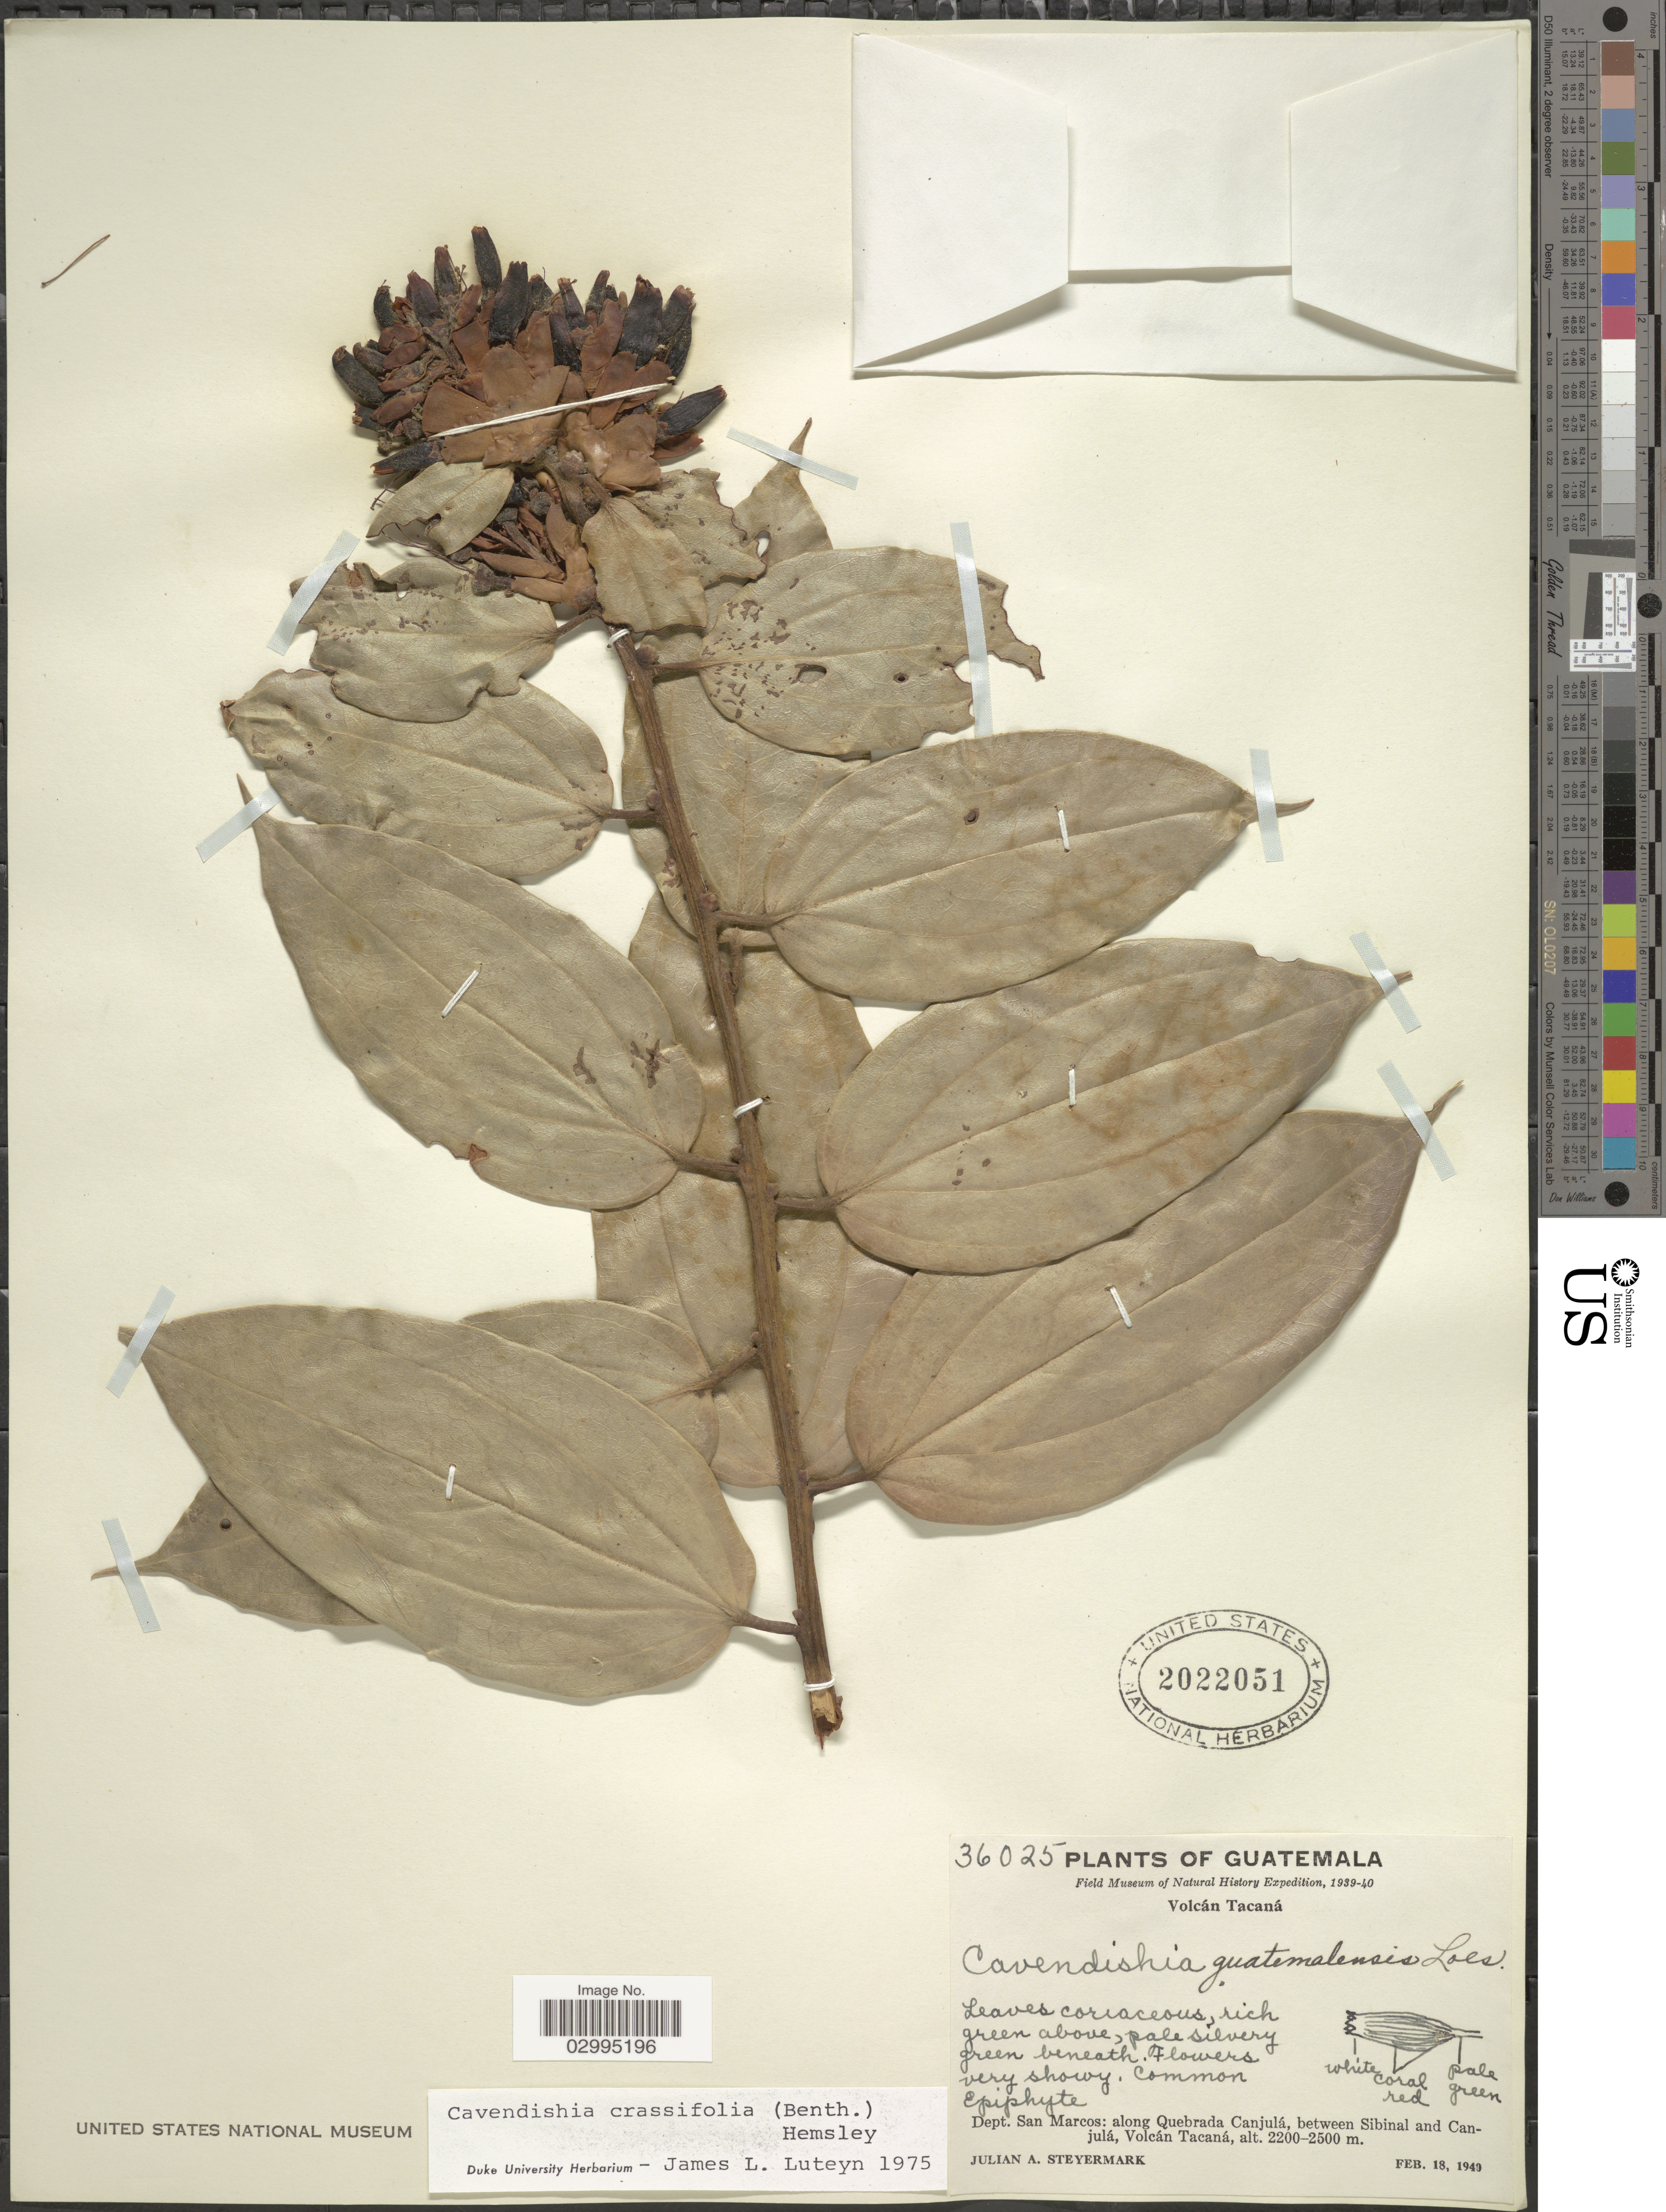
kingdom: Plantae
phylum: Tracheophyta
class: Magnoliopsida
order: Ericales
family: Ericaceae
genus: Cavendishia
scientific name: Cavendishia crassifolia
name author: (Benth.) Hemsl.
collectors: J. Steyermark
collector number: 36025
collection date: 1949-02-18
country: Guatemala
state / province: San Marcos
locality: Volcán Tacaná. Dept. San Marcos: along Quebrada Canjulá, between Sibinal and Canjulá, Volcán Tacaná.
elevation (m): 2200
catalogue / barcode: US 2022051